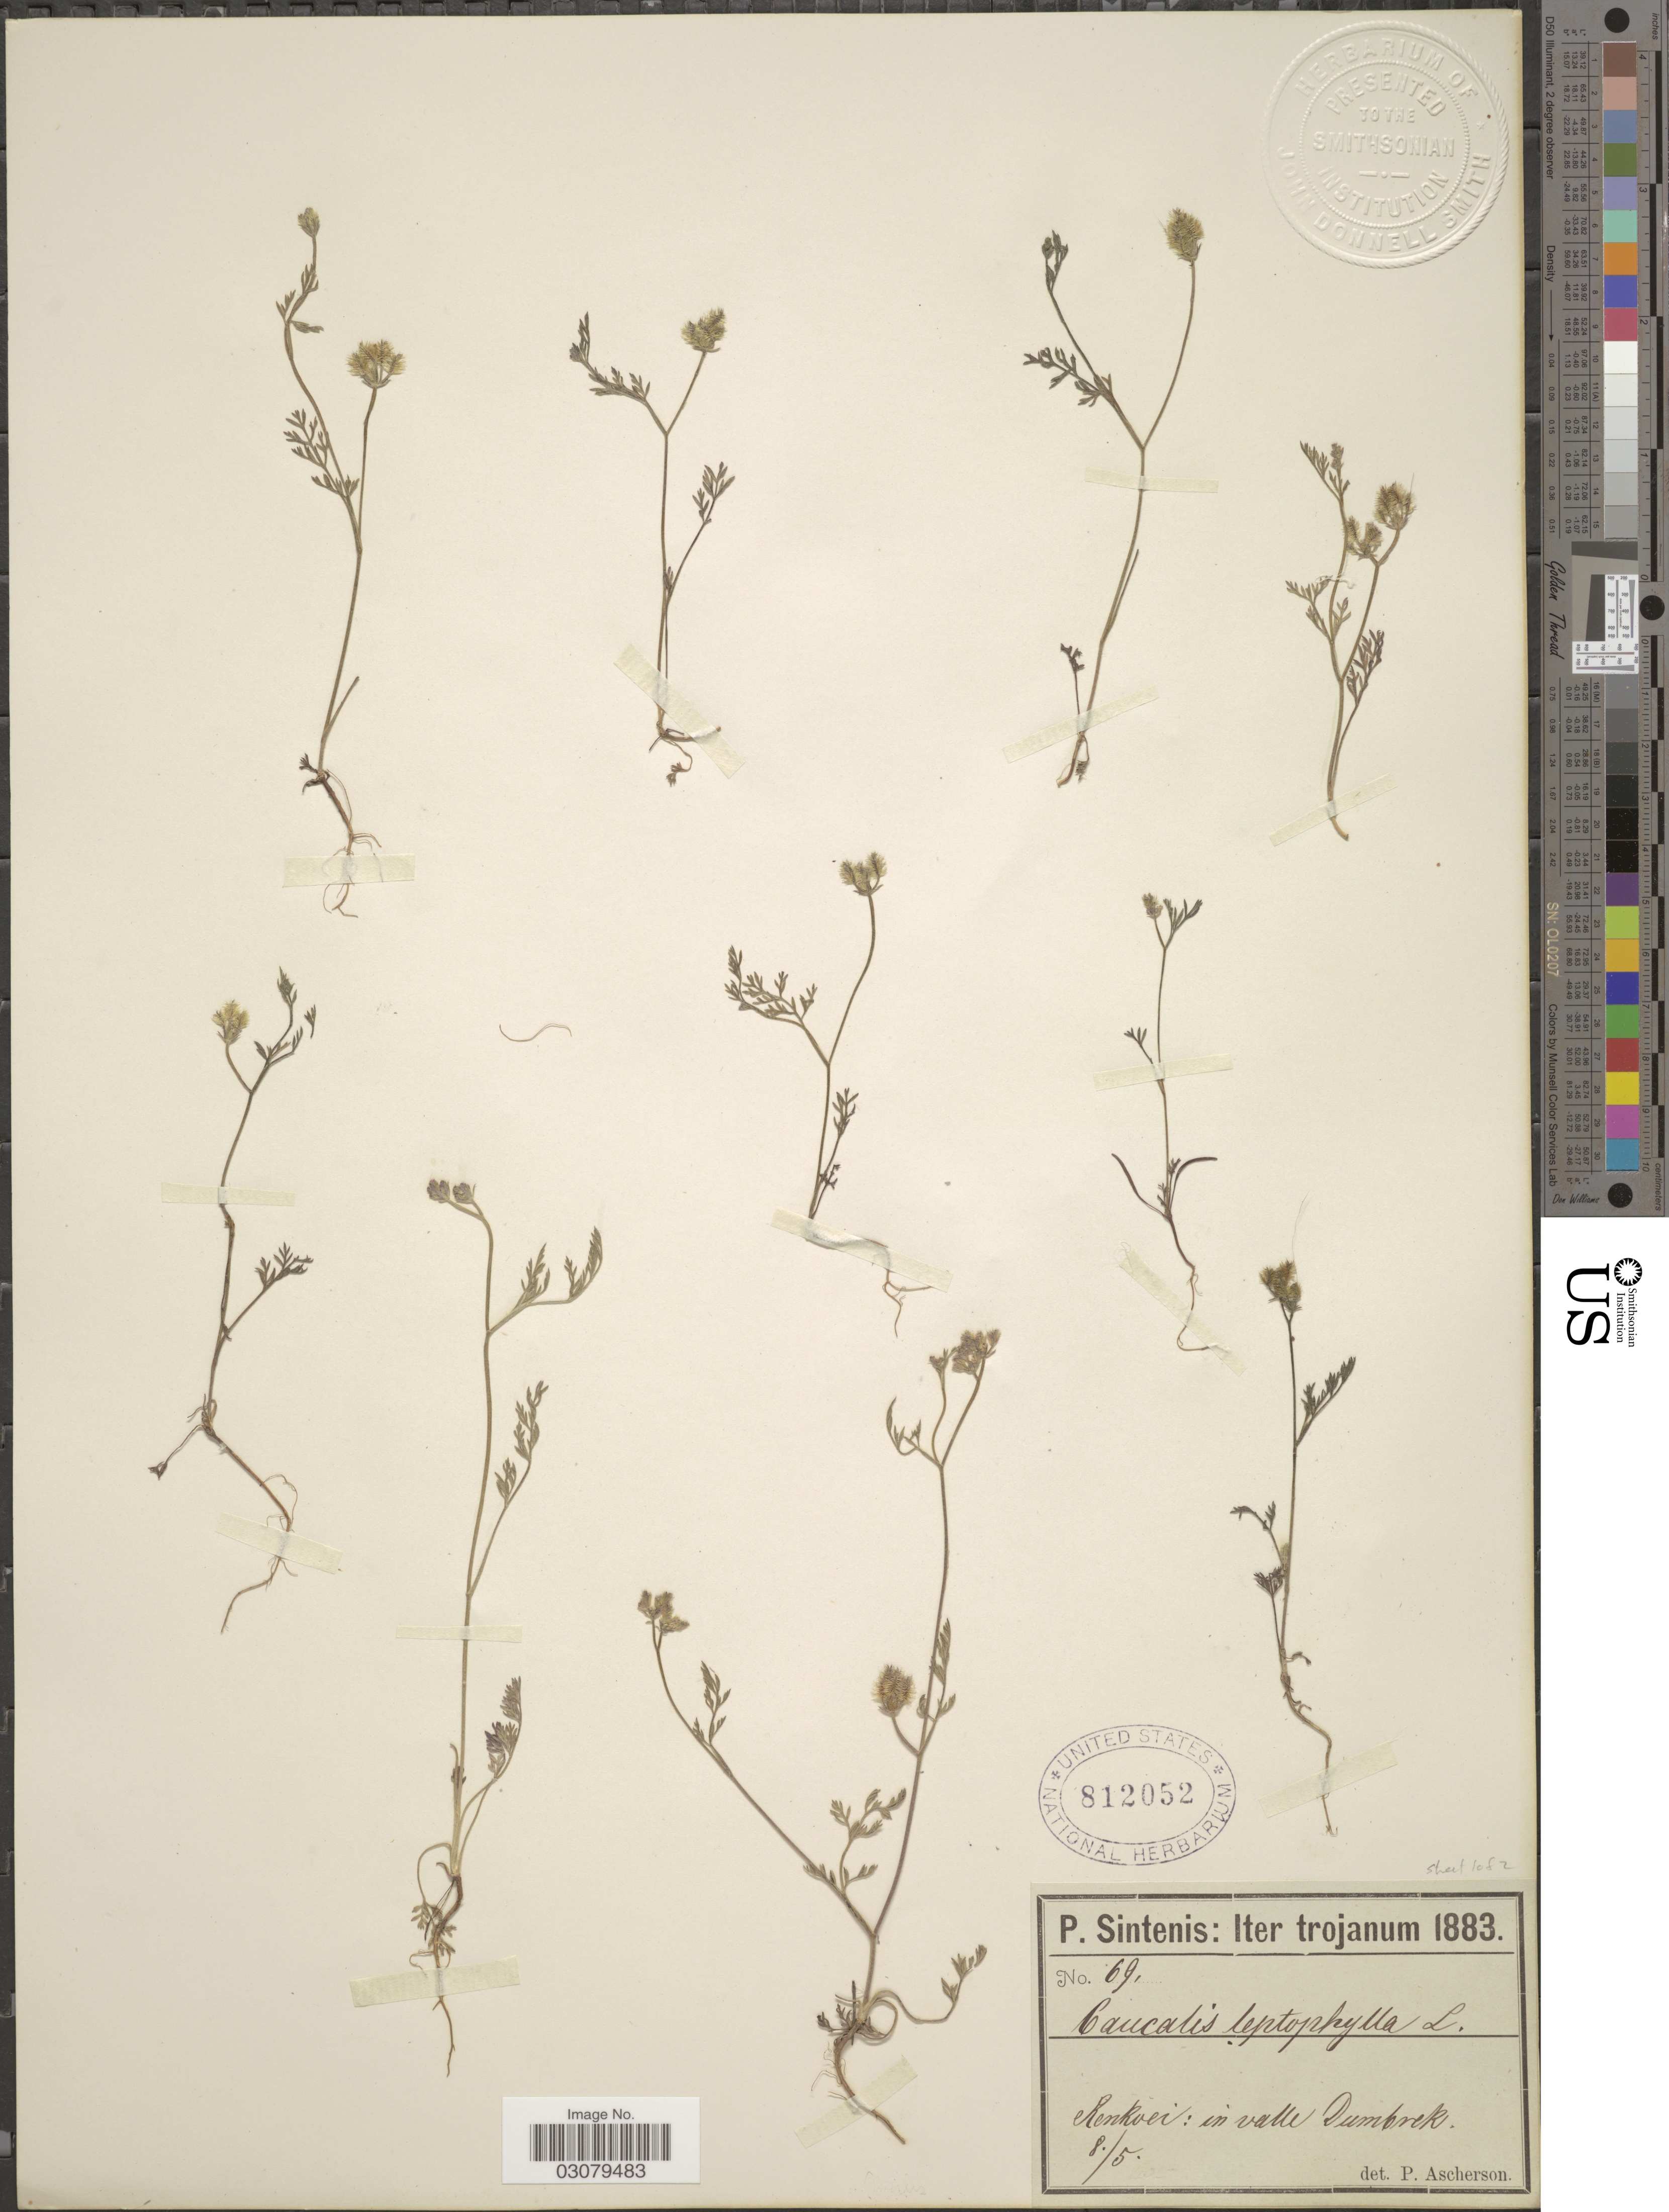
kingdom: Plantae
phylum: Tracheophyta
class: Magnoliopsida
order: Apiales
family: Apiaceae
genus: Torilis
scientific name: Torilis leptophylla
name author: (L.) Rchb. f.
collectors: P. Sintenis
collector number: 69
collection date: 1883-05-08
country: Turkey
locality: Trojanum. Renkvei: in valle Dumbrek.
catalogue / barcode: US 812052